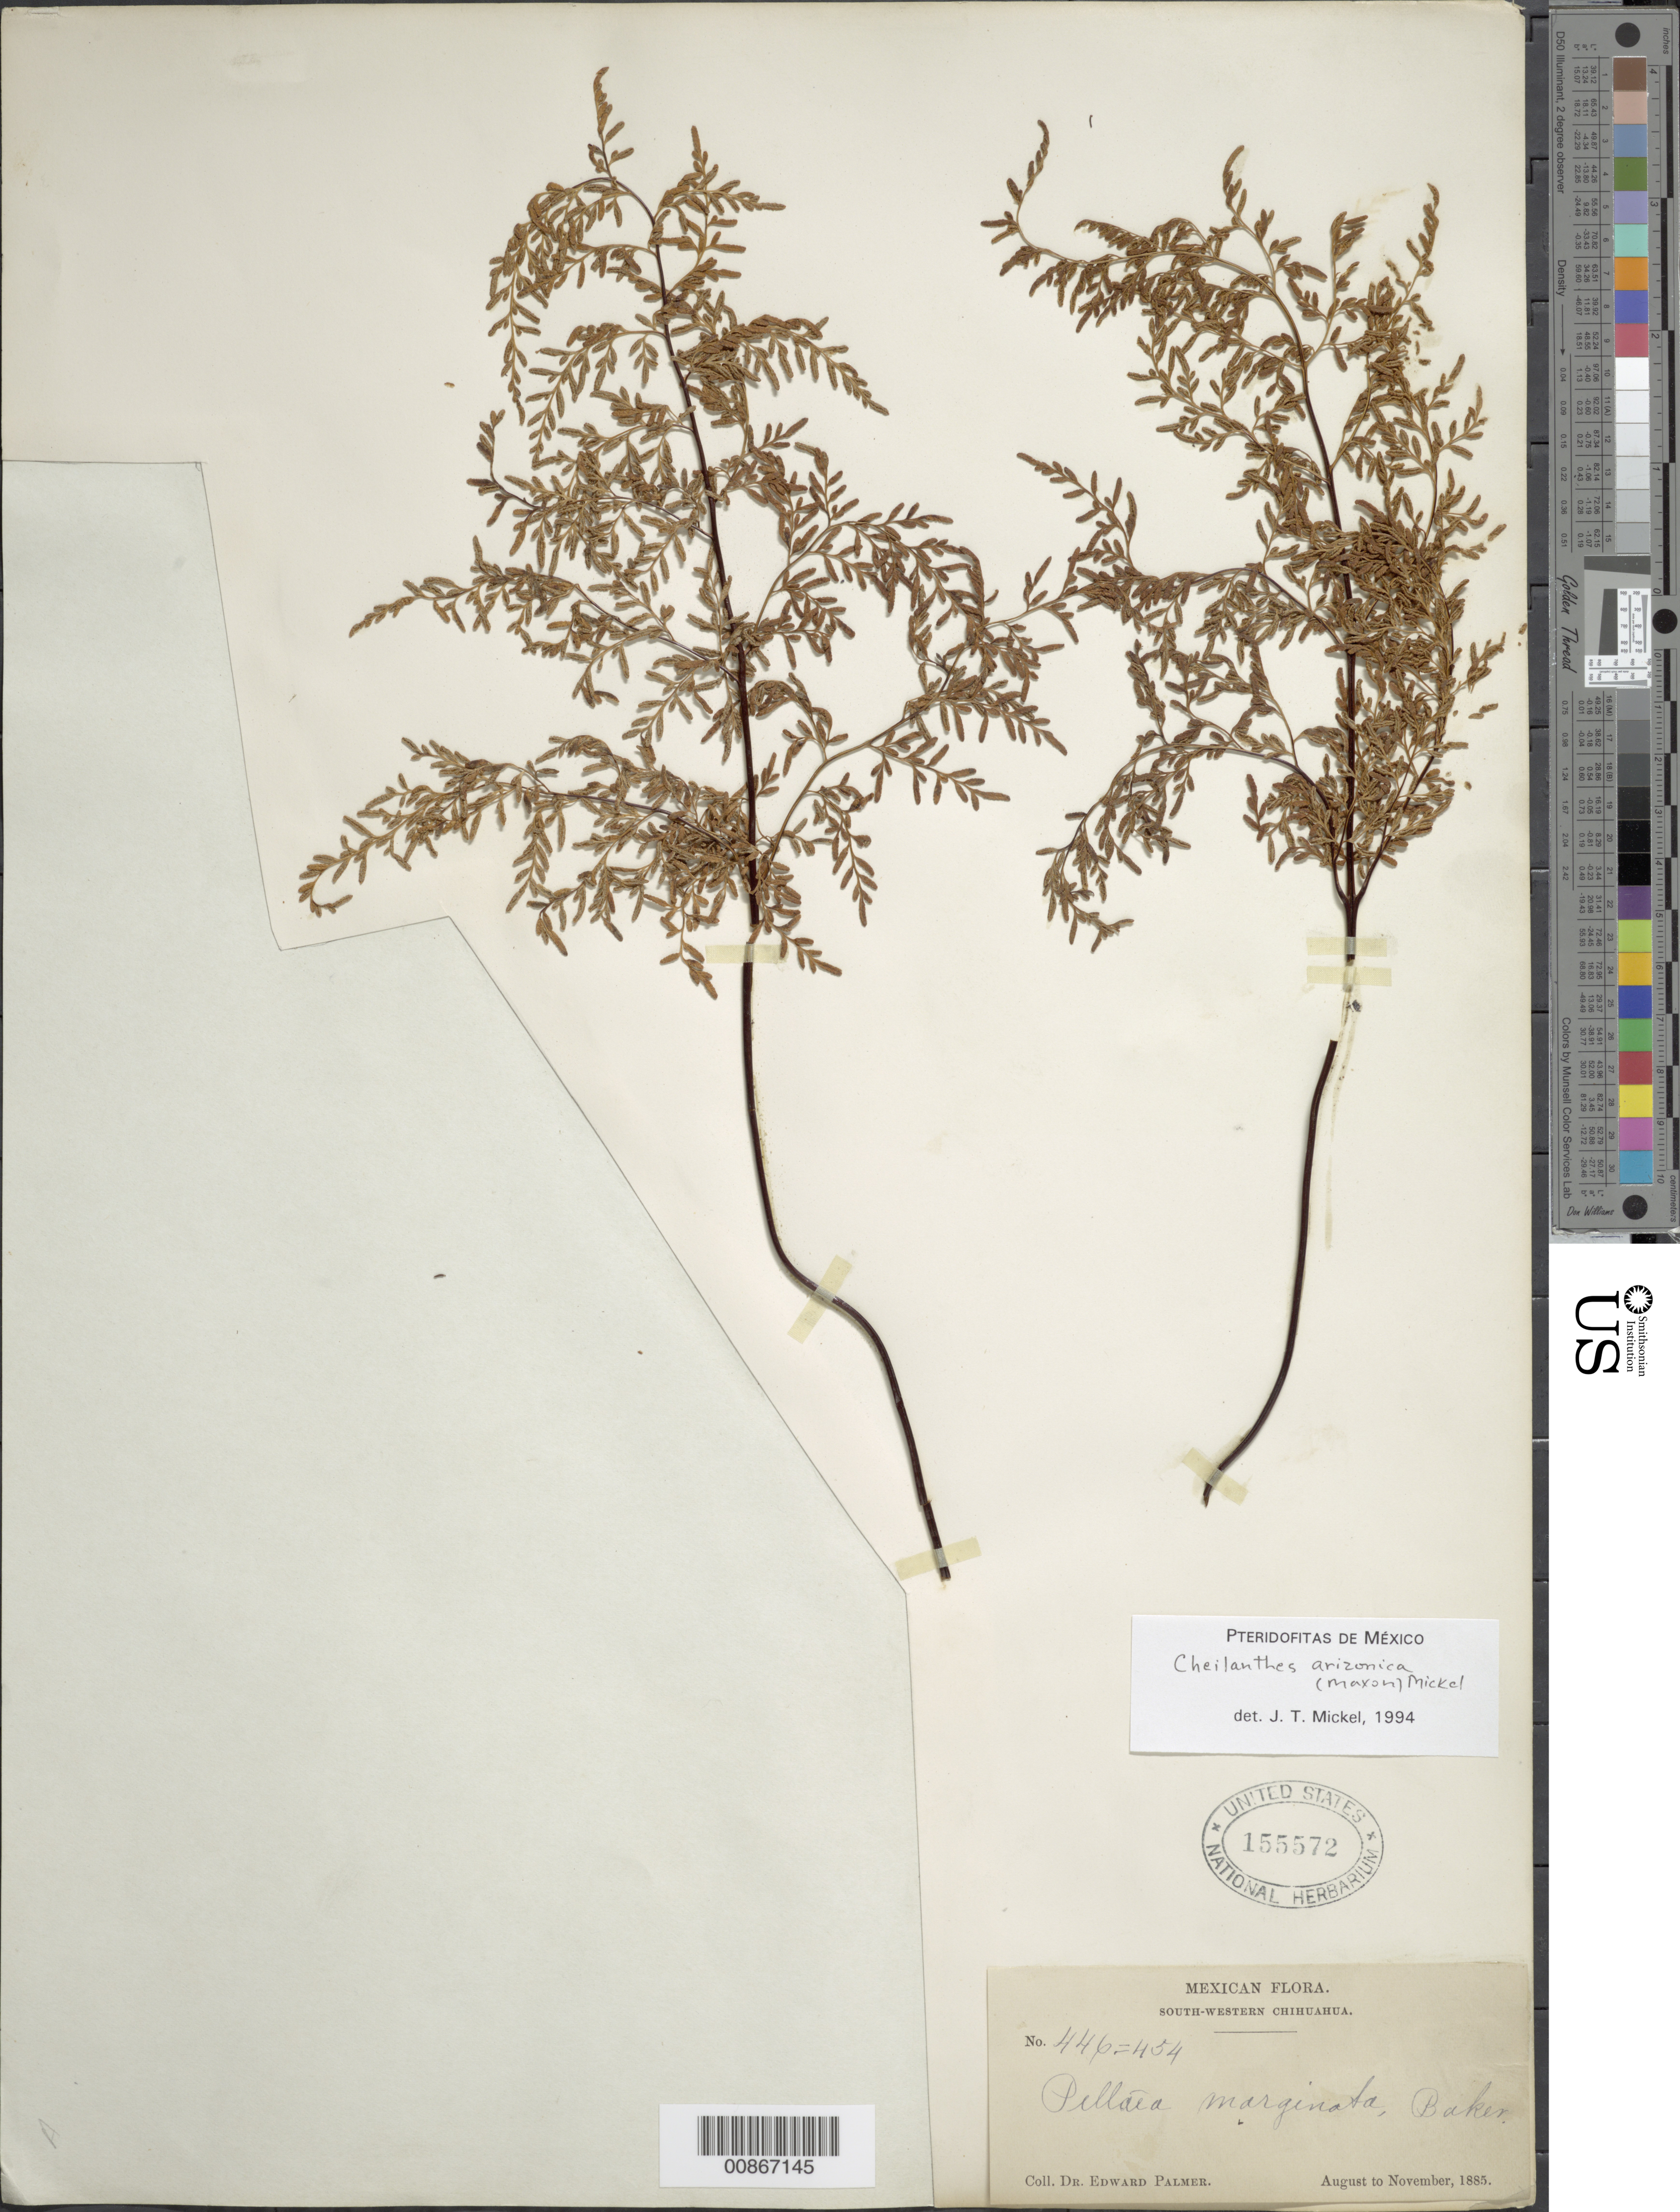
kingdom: Plantae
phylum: Tracheophyta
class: Polypodiopsida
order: Polypodiales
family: Pteridaceae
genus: Gaga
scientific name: Gaga arizonica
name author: (Maxon) Fay W. Li & Windham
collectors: E. Palmer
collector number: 446 = 454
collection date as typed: Aug 1885 to -- Nov 1885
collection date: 1885-08/1885-11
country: Mexico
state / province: Chihuahua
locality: South-Western Chihuahua.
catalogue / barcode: US 155572